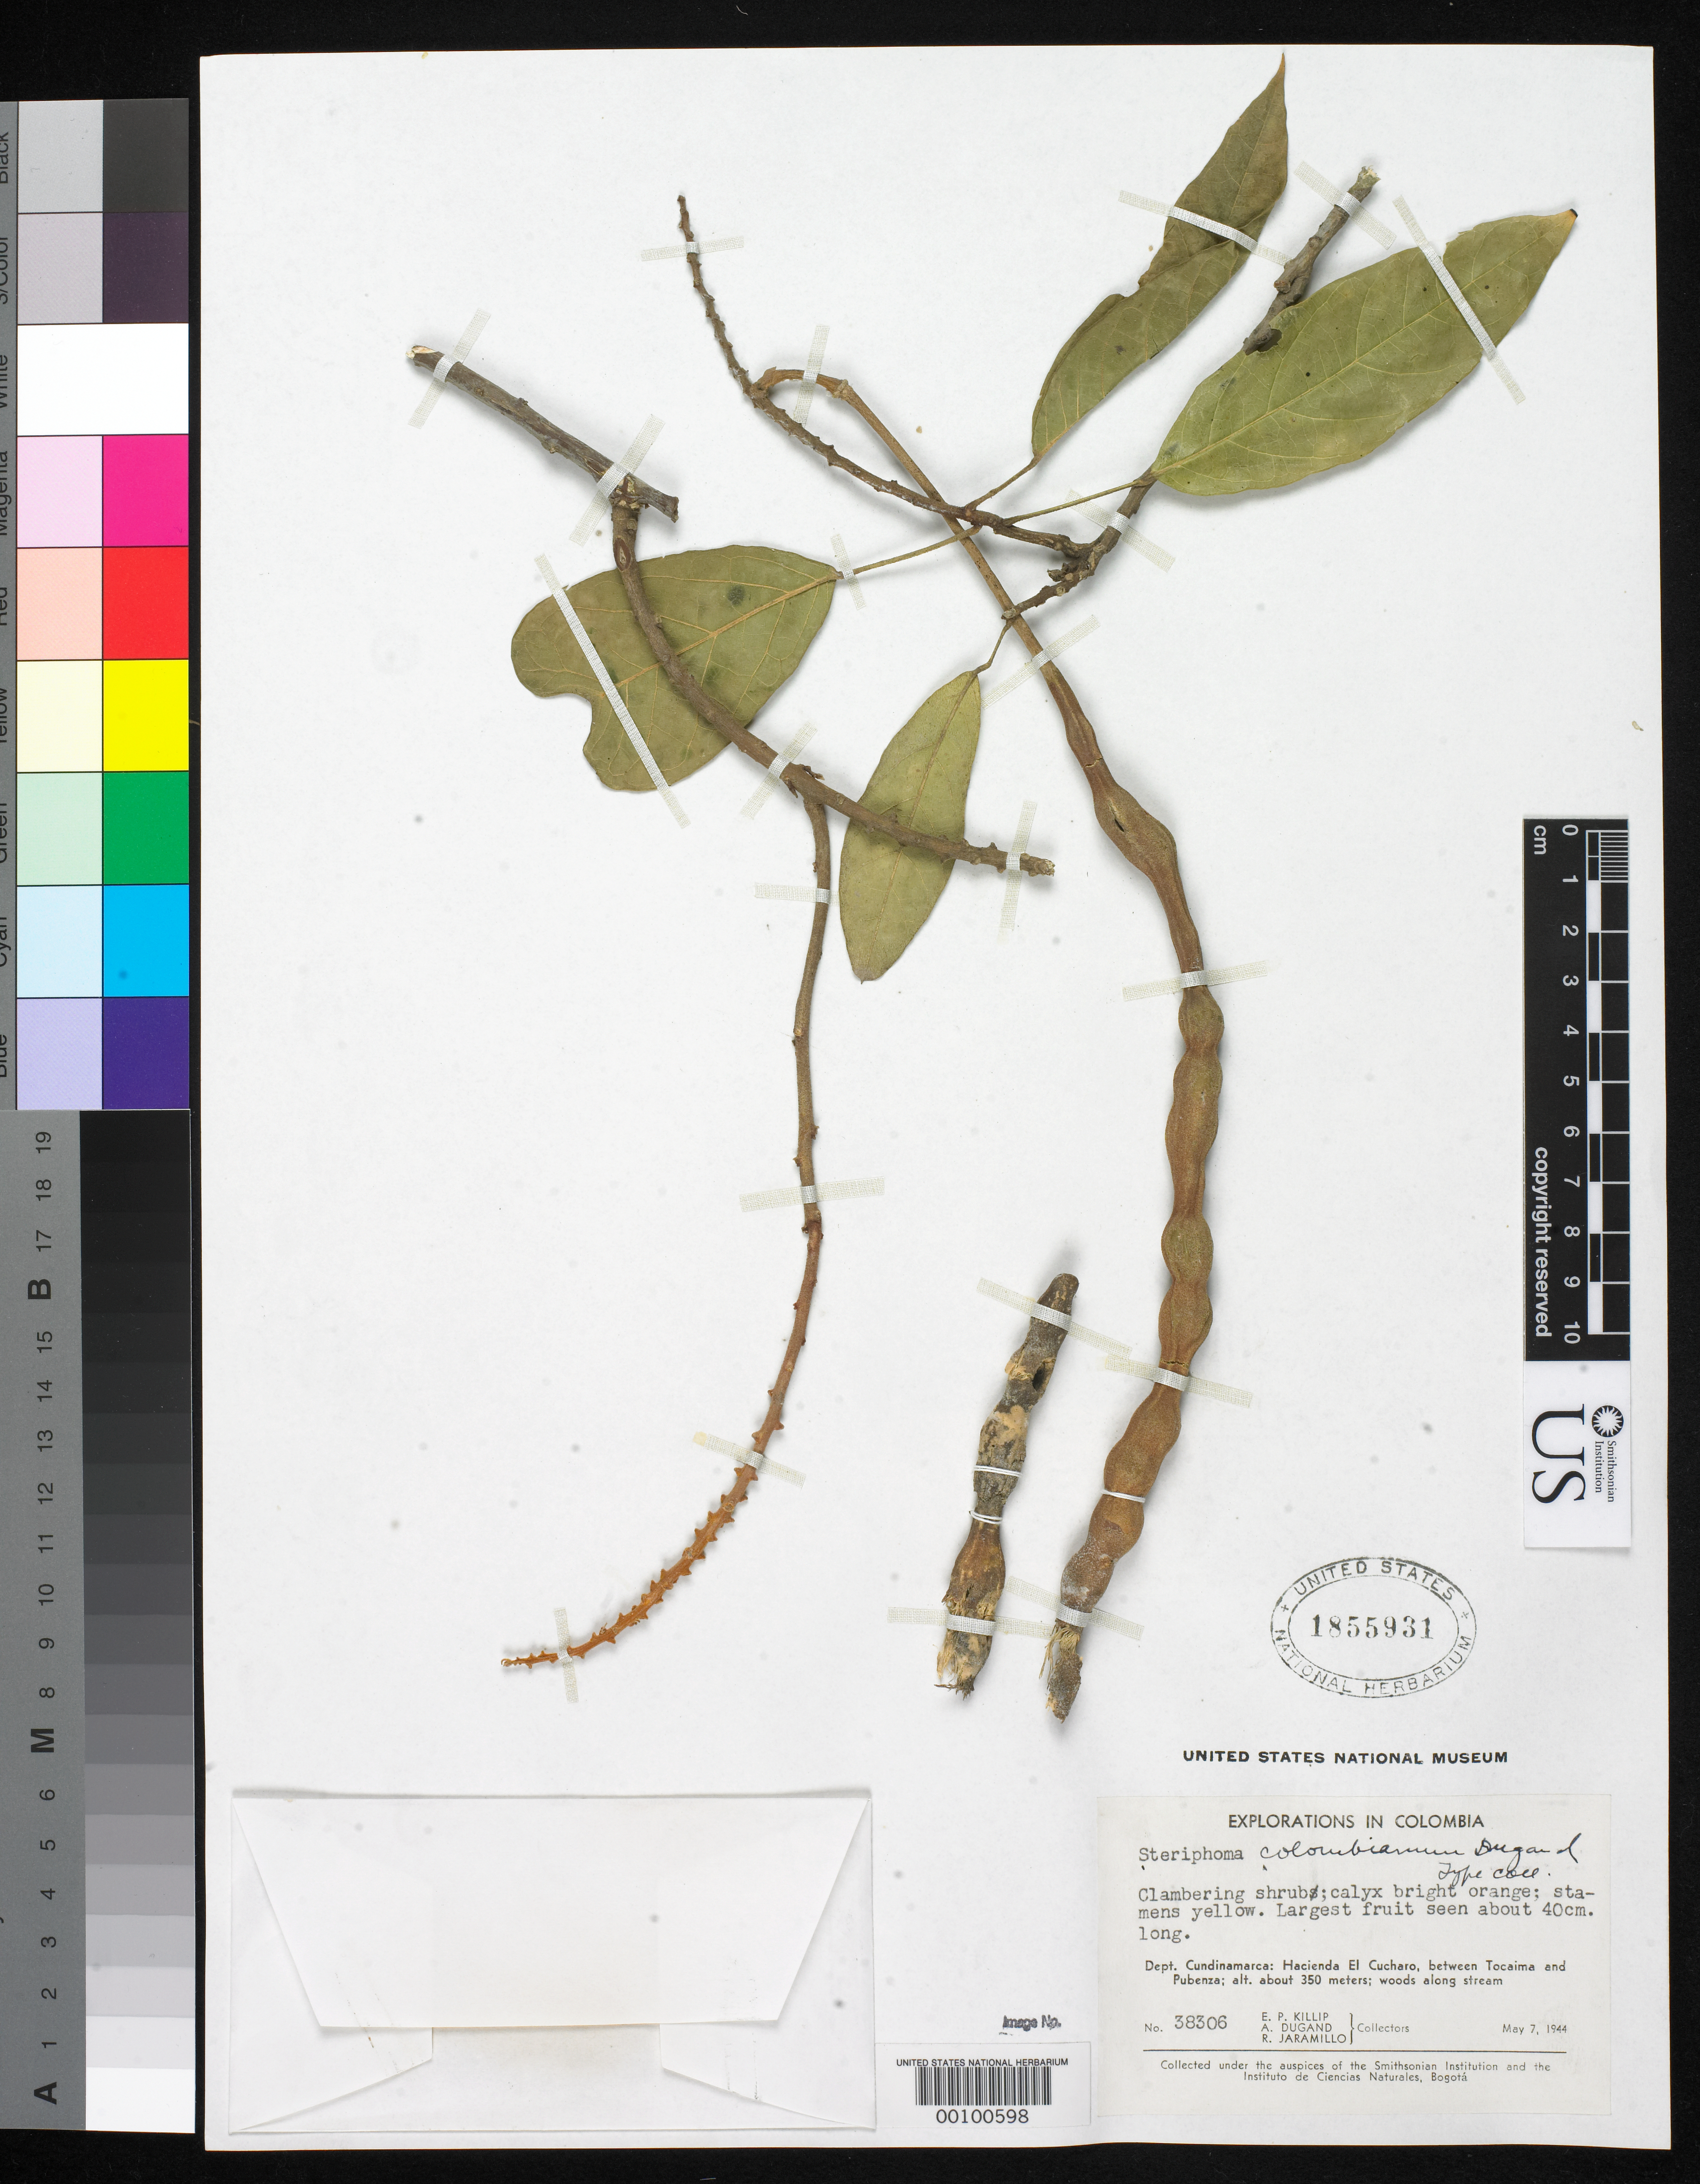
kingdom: Plantae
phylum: Tracheophyta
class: Magnoliopsida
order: Brassicales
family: Capparaceae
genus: Steriphoma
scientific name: Steriphoma colombianum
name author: Dugand G.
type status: Isotype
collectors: E. P. Killip, A. Dugand G. & R. Jaramillo M.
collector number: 38306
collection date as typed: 07 May 1944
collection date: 1944-05-07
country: Colombia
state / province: Cundinamarca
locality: Hacienda El Cucharo, between Tocaima and Pubenza.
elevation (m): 380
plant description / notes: Protologue cites collection date as 8 May 1944 and elevation as 380-400 m.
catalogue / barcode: US 1855931